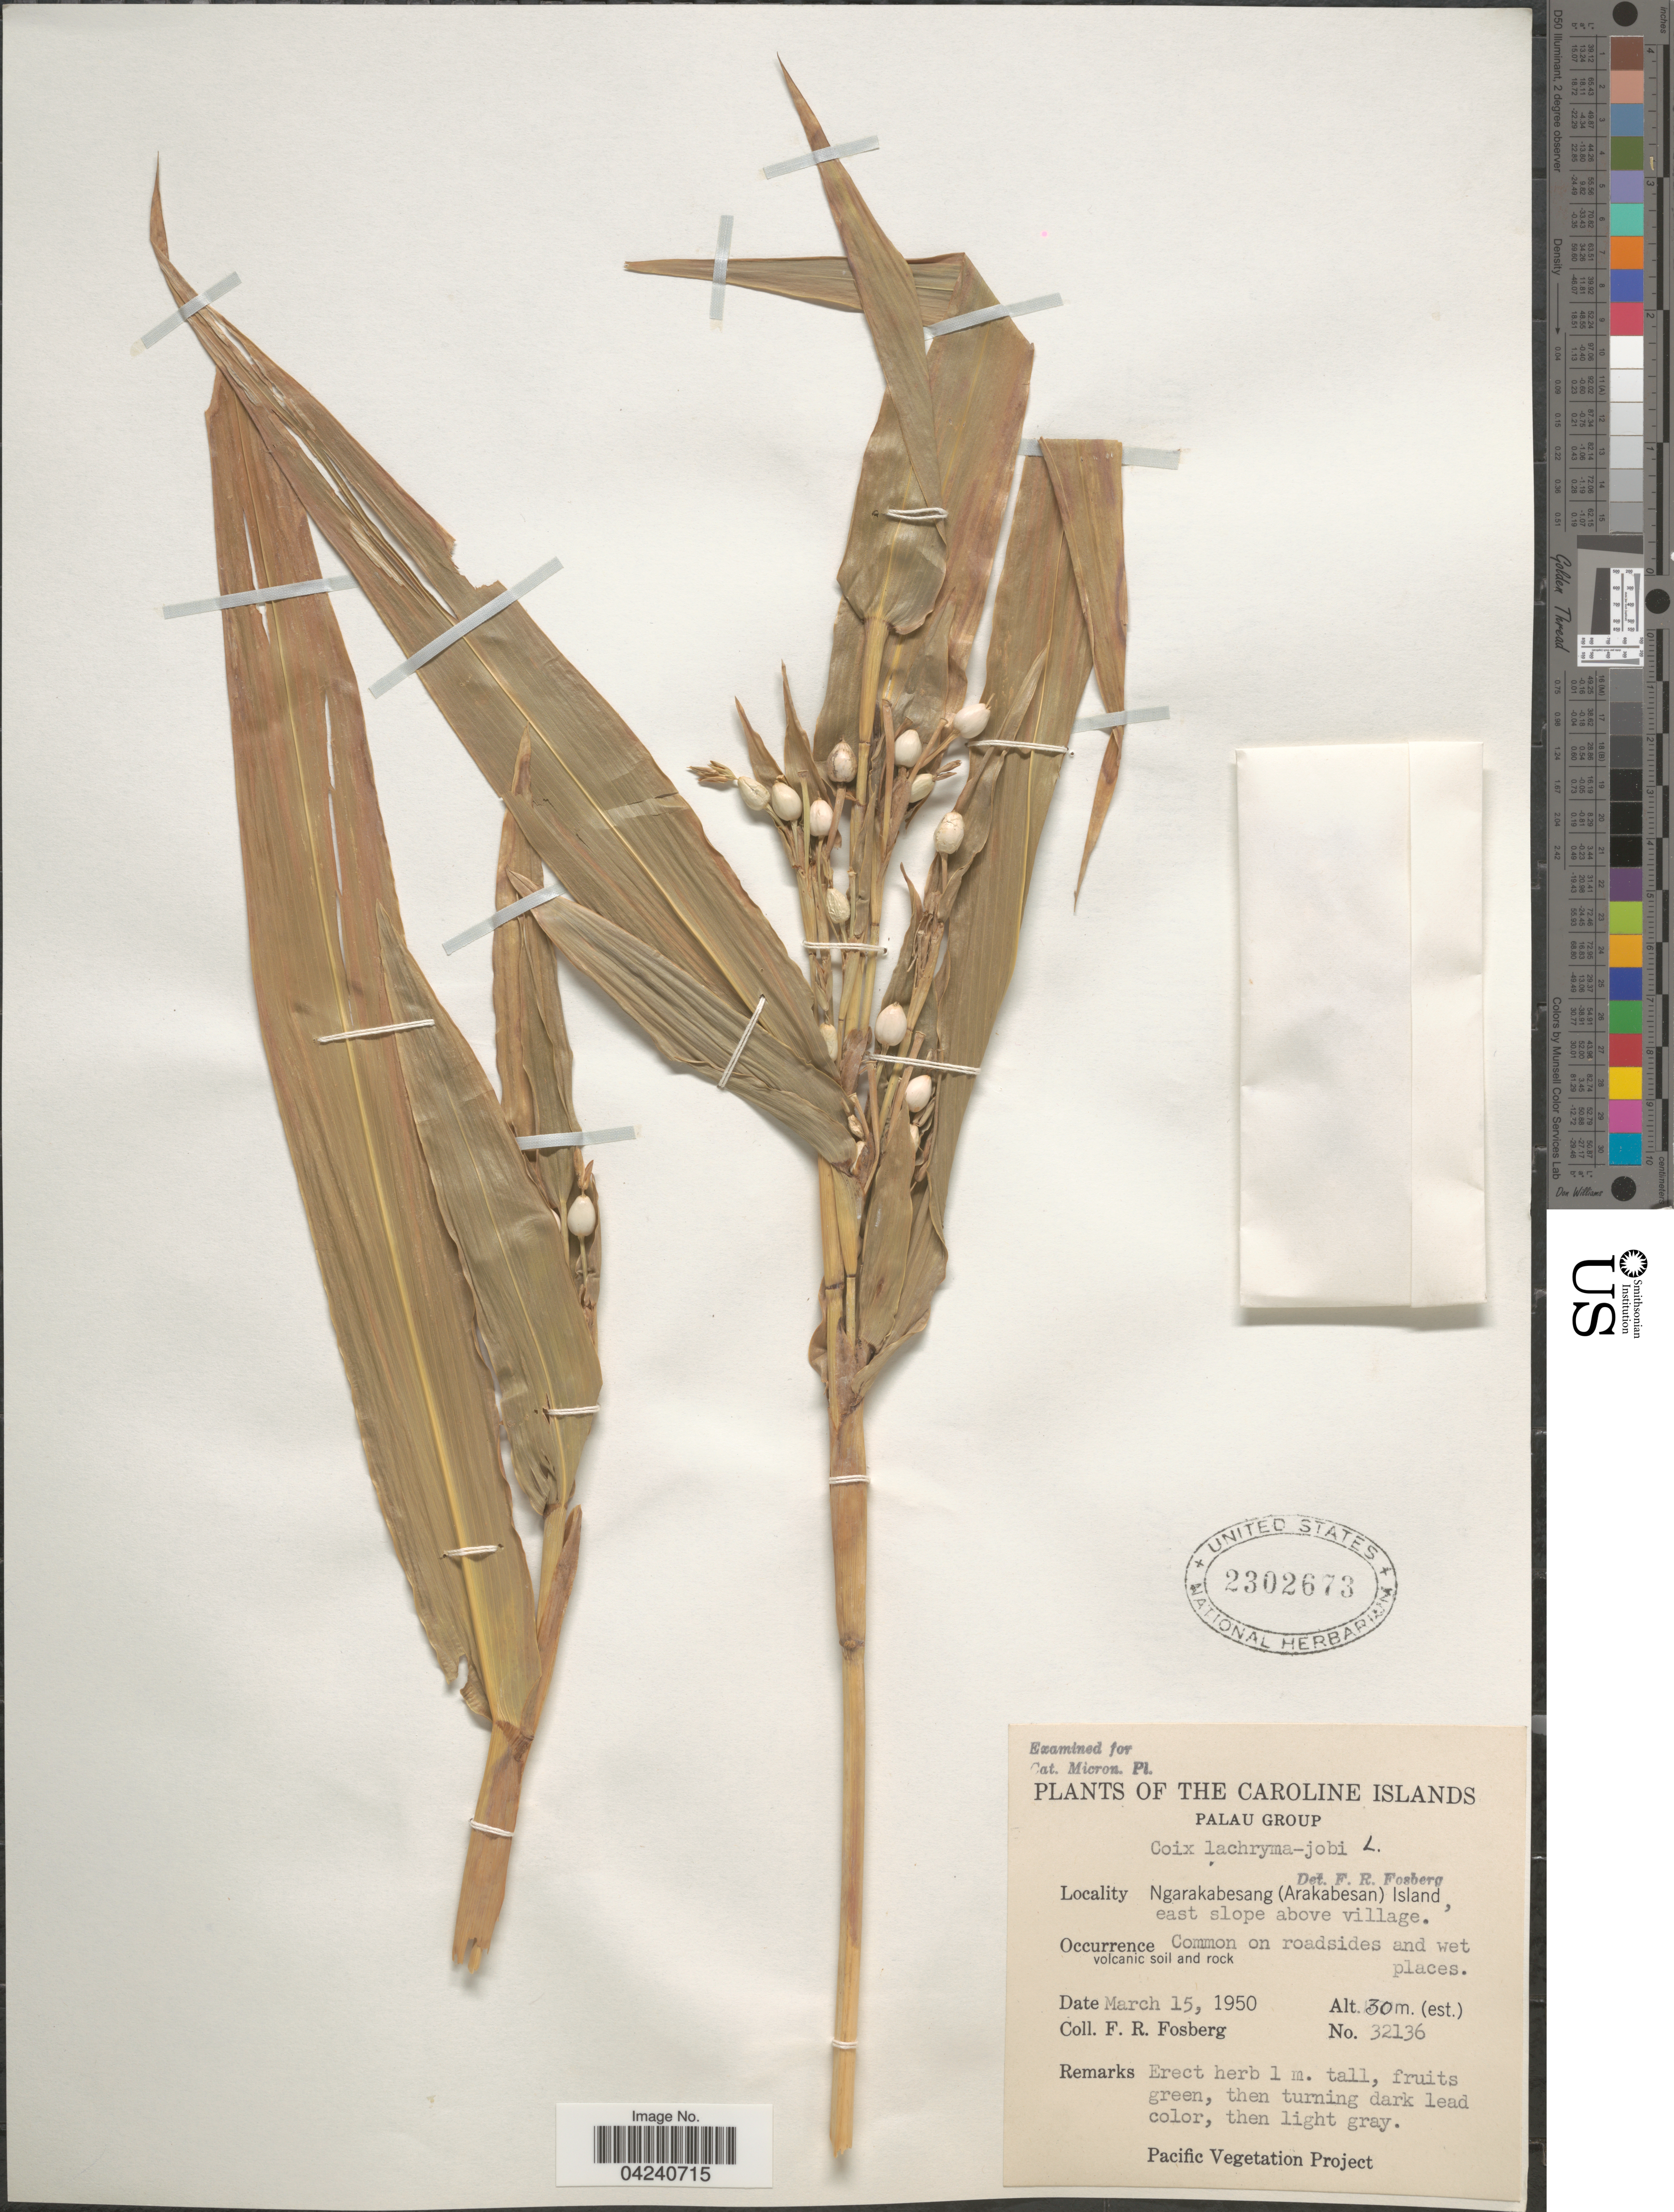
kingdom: Plantae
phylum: Tracheophyta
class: Liliopsida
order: Poales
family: Poaceae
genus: Coix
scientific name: Coix lacryma-jobi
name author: L.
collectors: F. R. Fosberg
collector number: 32136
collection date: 1950-03-15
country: Palau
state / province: Koror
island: Ngerekebesang [Arakabesan]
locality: The Caroline Islands. Palau Group. Ngarakabesang (Arakabesan) Island, east slope above village.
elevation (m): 30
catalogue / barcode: US 2302673